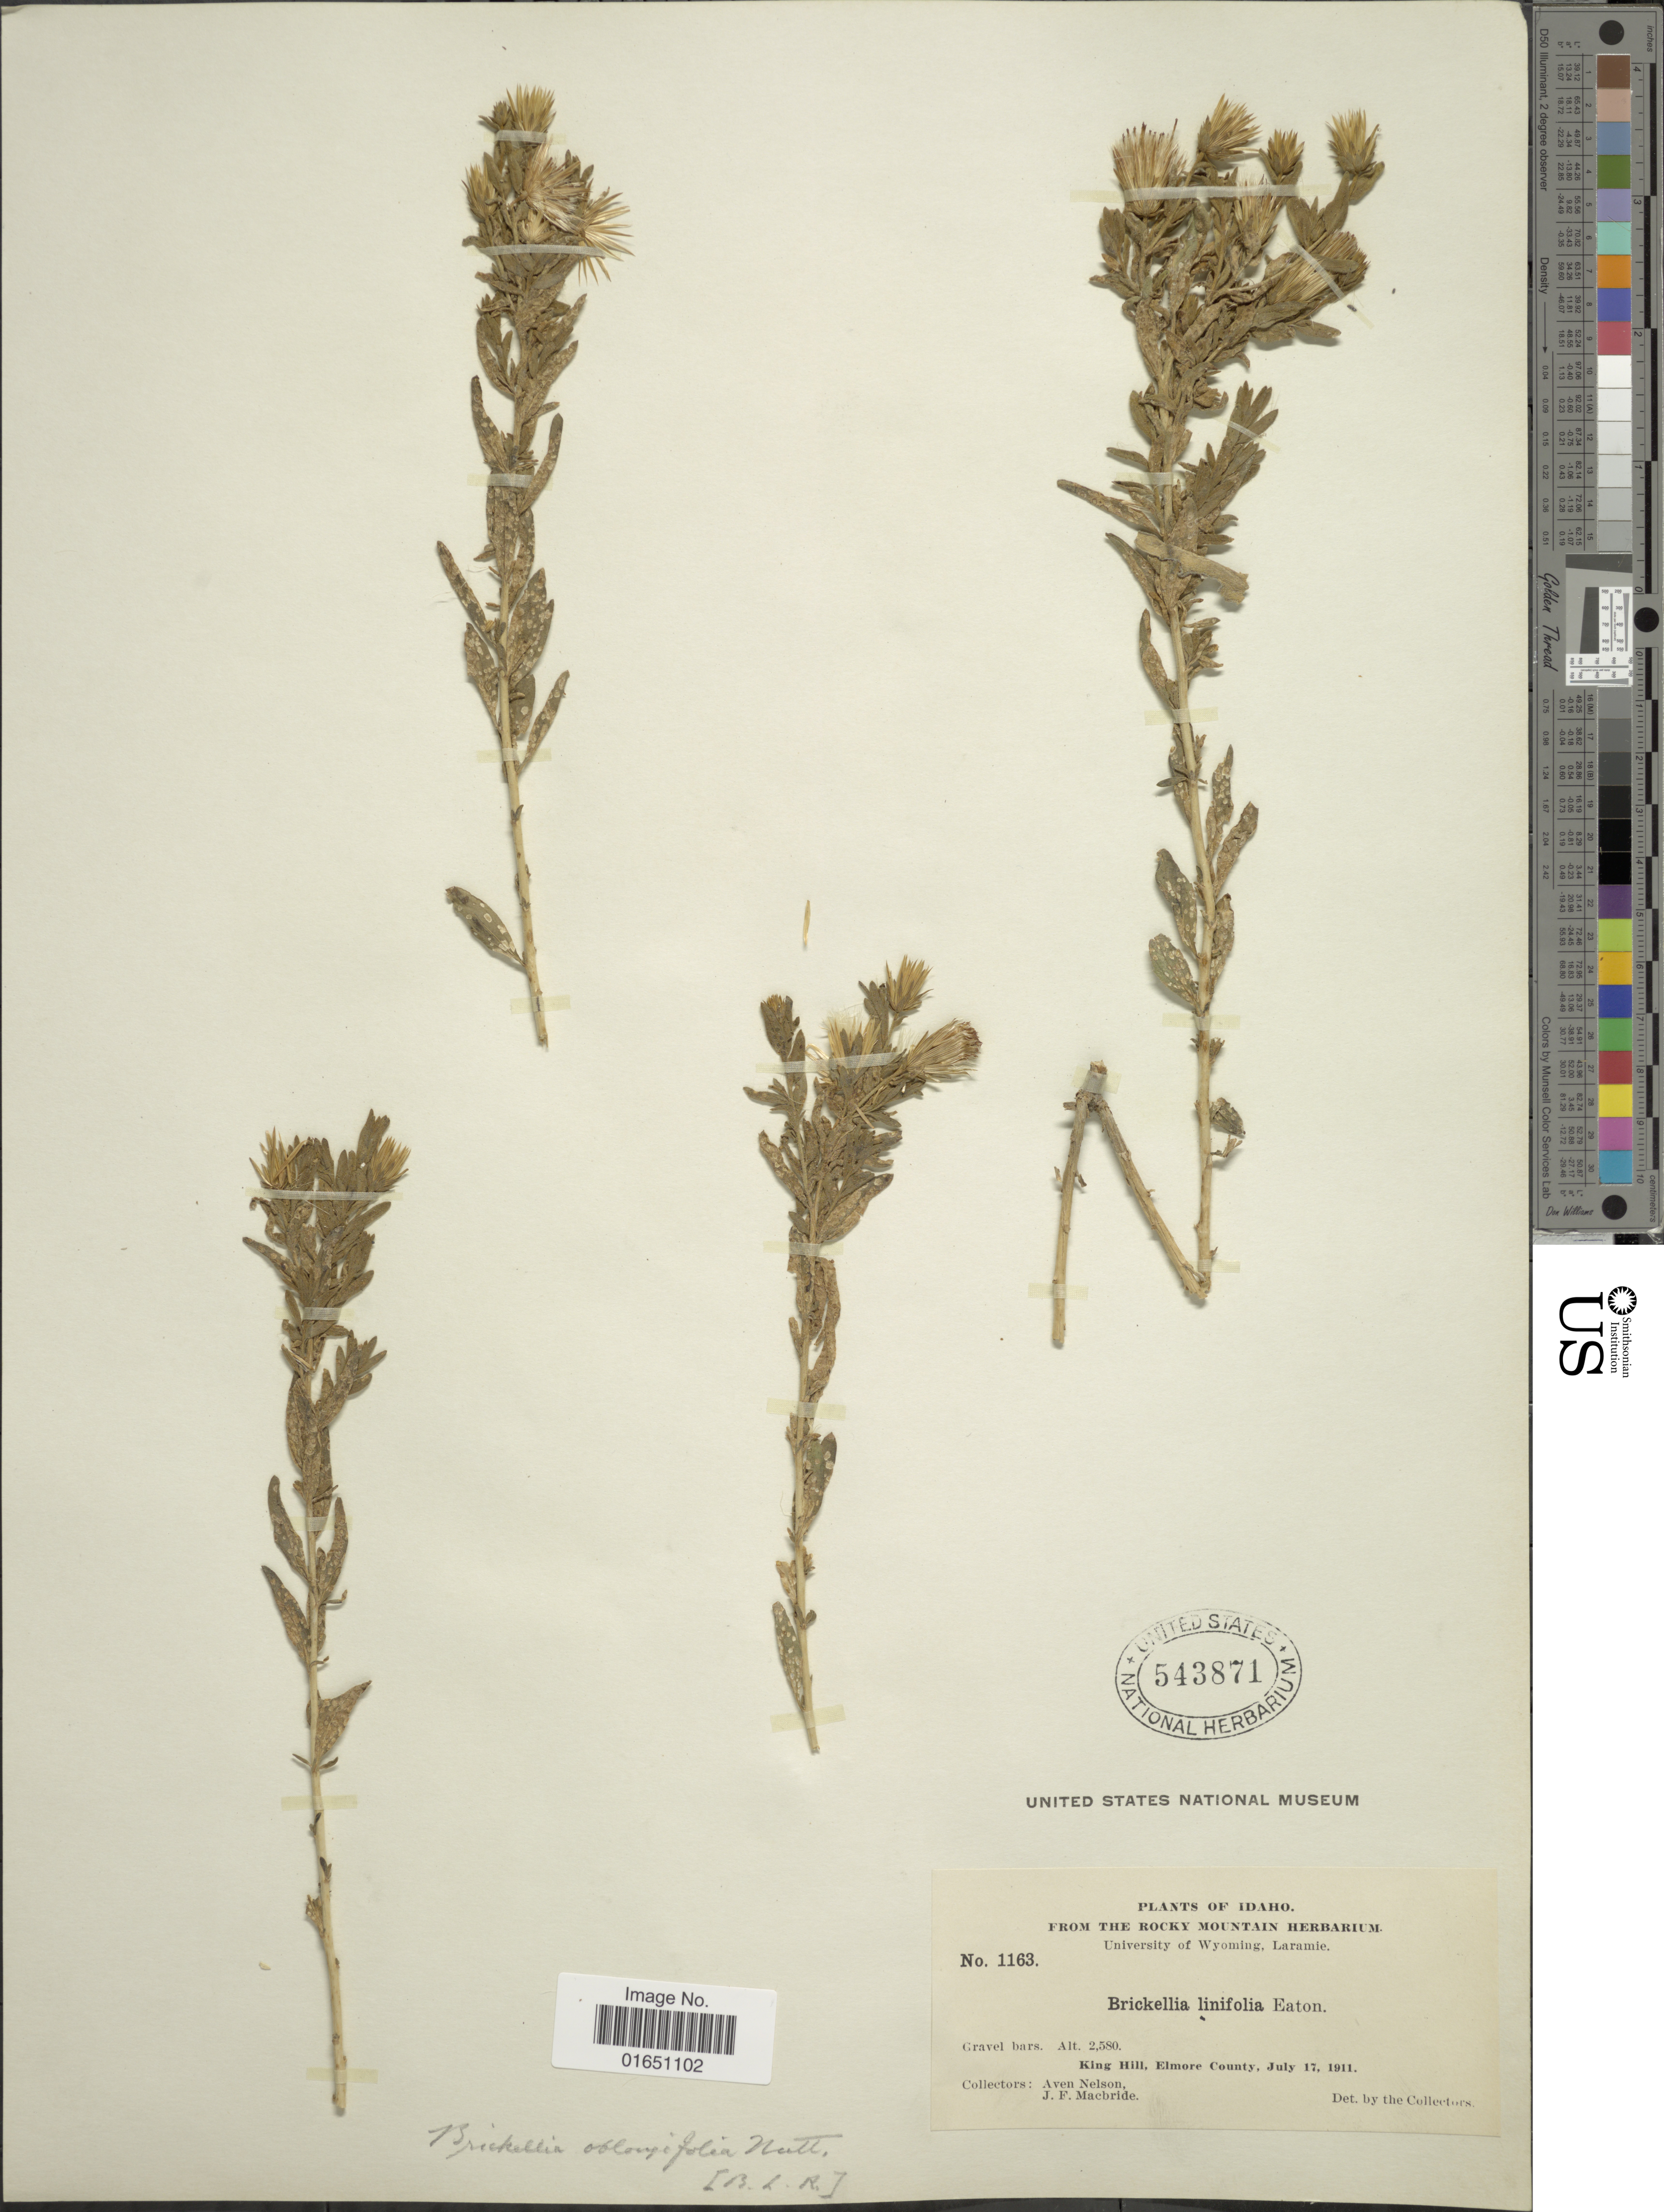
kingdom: Plantae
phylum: Tracheophyta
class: Magnoliopsida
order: Asterales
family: Asteraceae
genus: Brickellia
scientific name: Brickellia oblongifolia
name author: Nutt.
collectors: A. Nelson & J. F. Macbride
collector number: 1163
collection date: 1911-07-17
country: United States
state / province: Idaho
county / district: Elmore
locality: From The Rocky Mountain, King Hill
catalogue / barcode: US 543871